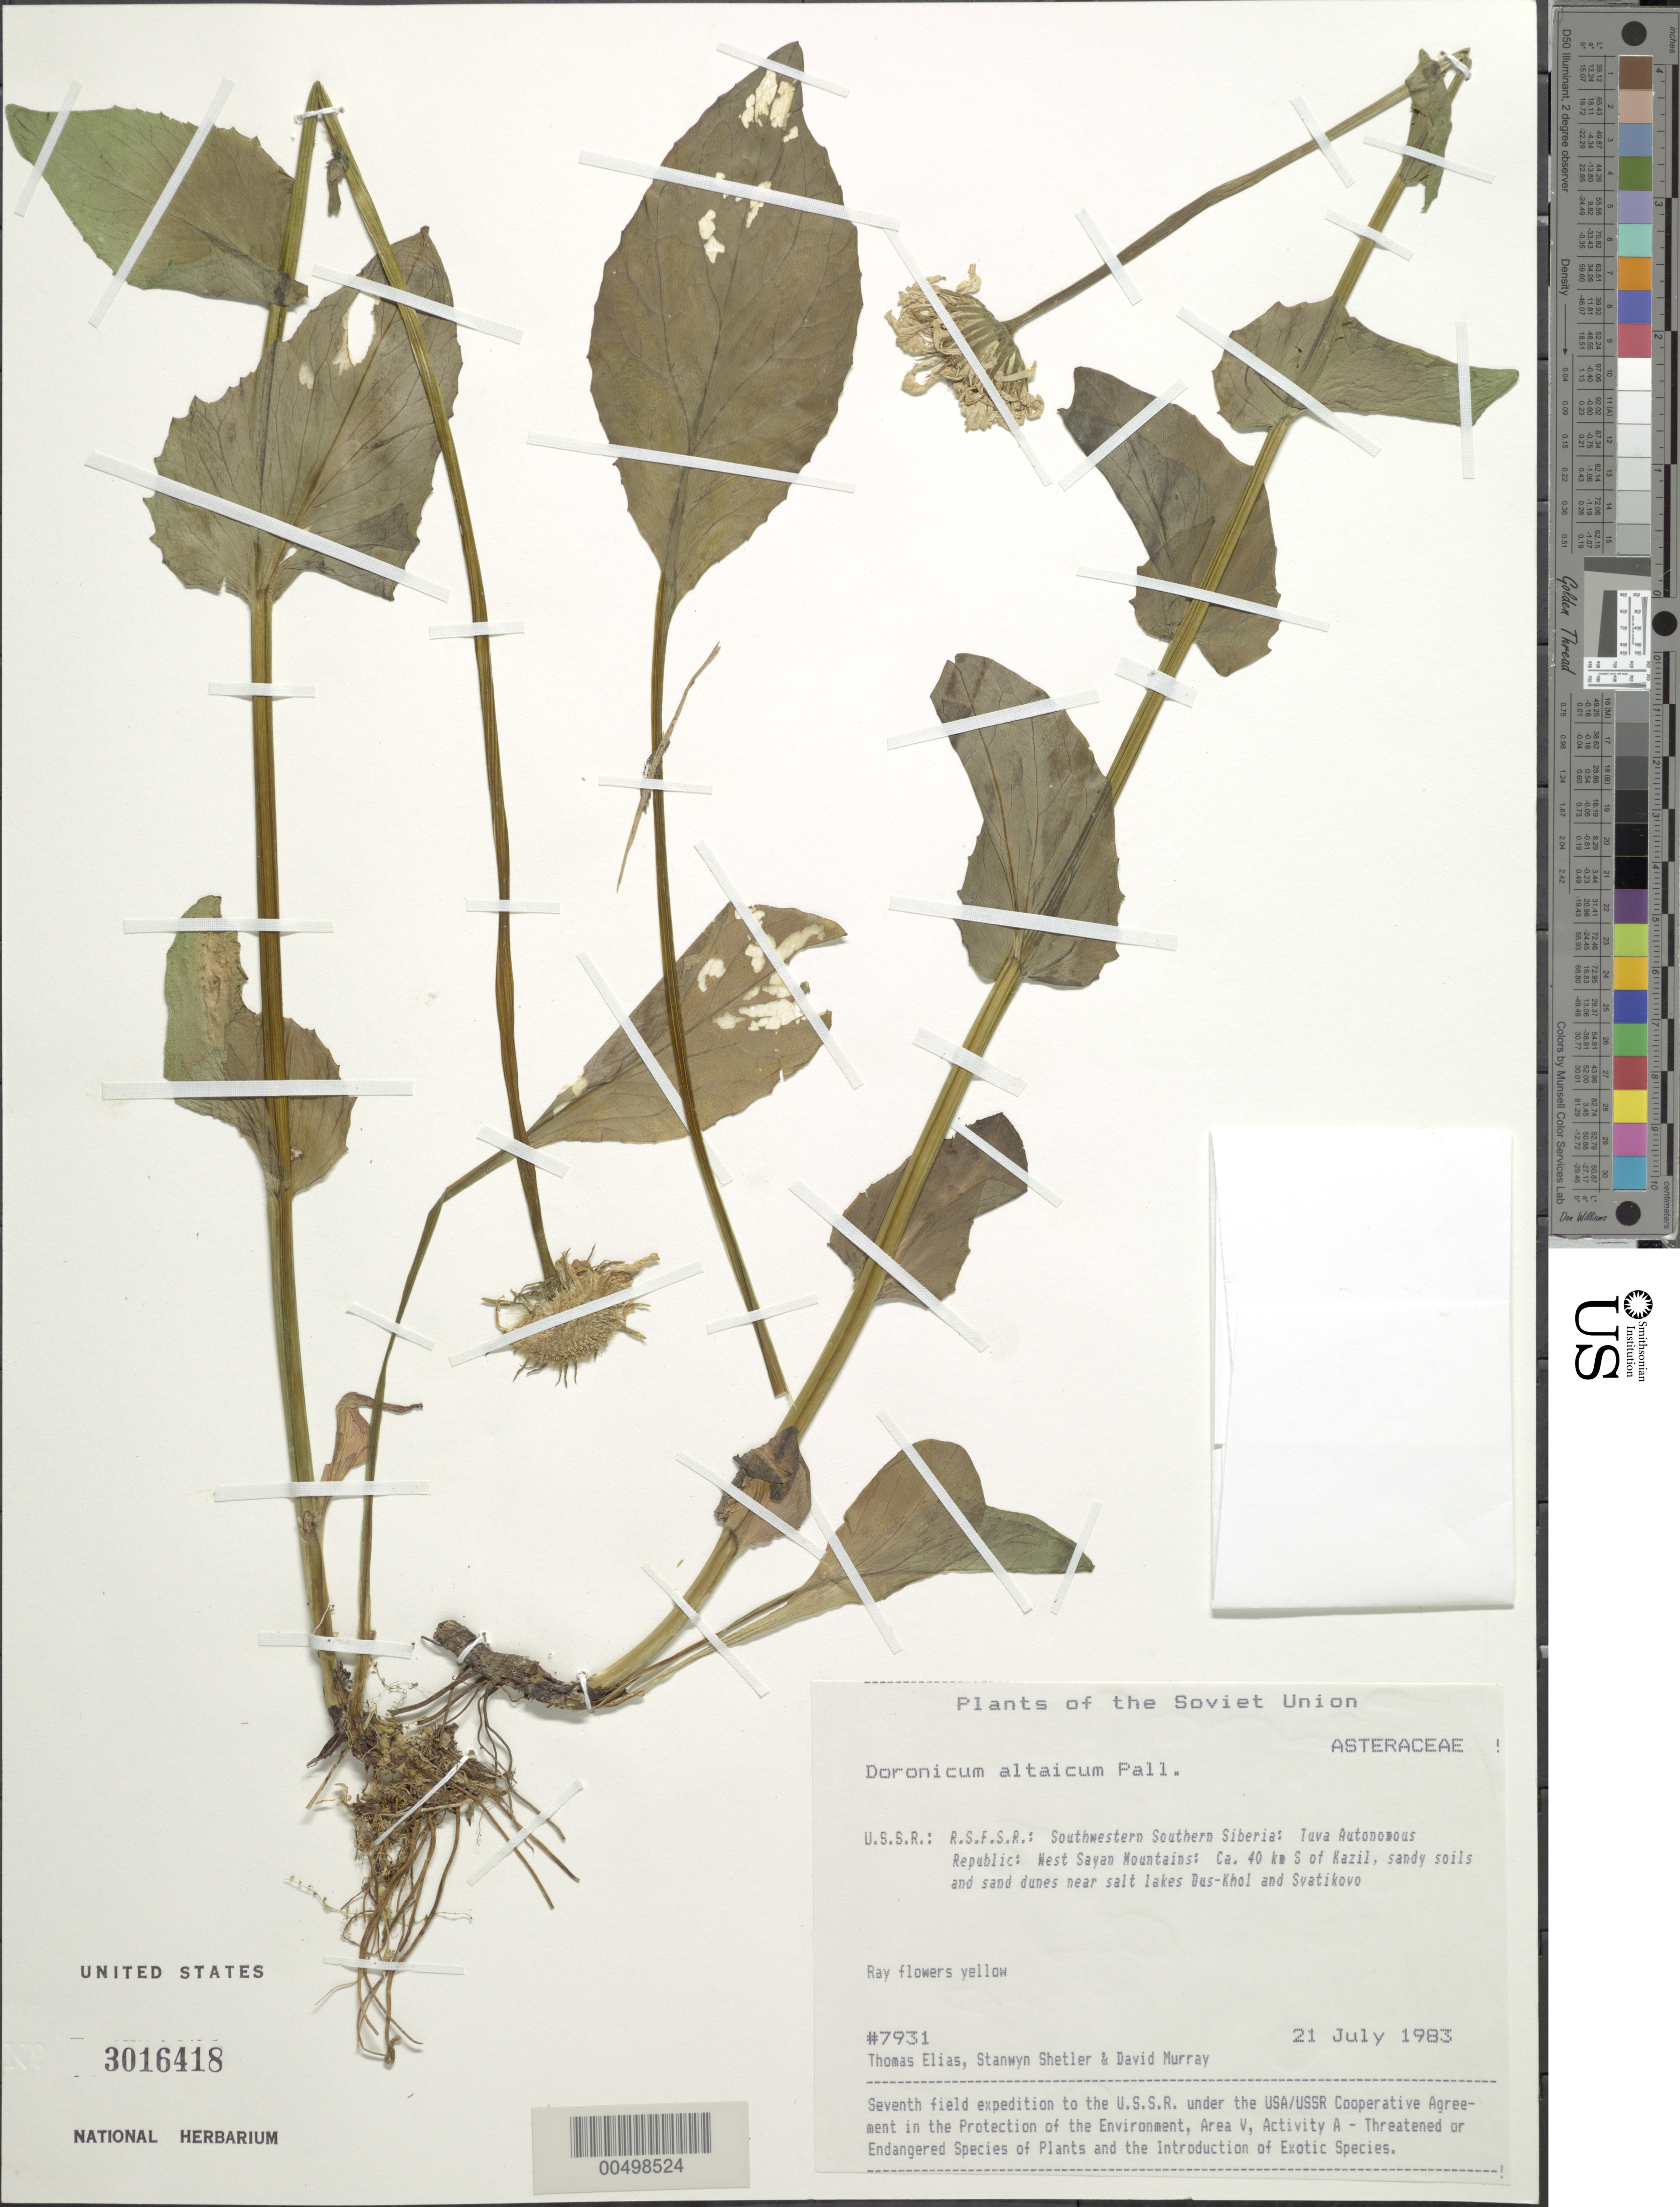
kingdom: Plantae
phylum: Tracheophyta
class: Magnoliopsida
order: Asterales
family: Asteraceae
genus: Doronicum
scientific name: Doronicum atlaicum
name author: Pall.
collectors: T. Elias, S. Shetler & D. F. Murray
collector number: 7931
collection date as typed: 21 Jul 1983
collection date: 1983-07-21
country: Russian Federation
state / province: Tuva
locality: West Sayan Mountains, ca. 40 km S of Kazil [Kyzyl], near salt lakes Dus-Khol and Svatikovo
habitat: sandy soils and sand dunes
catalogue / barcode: US 3016418